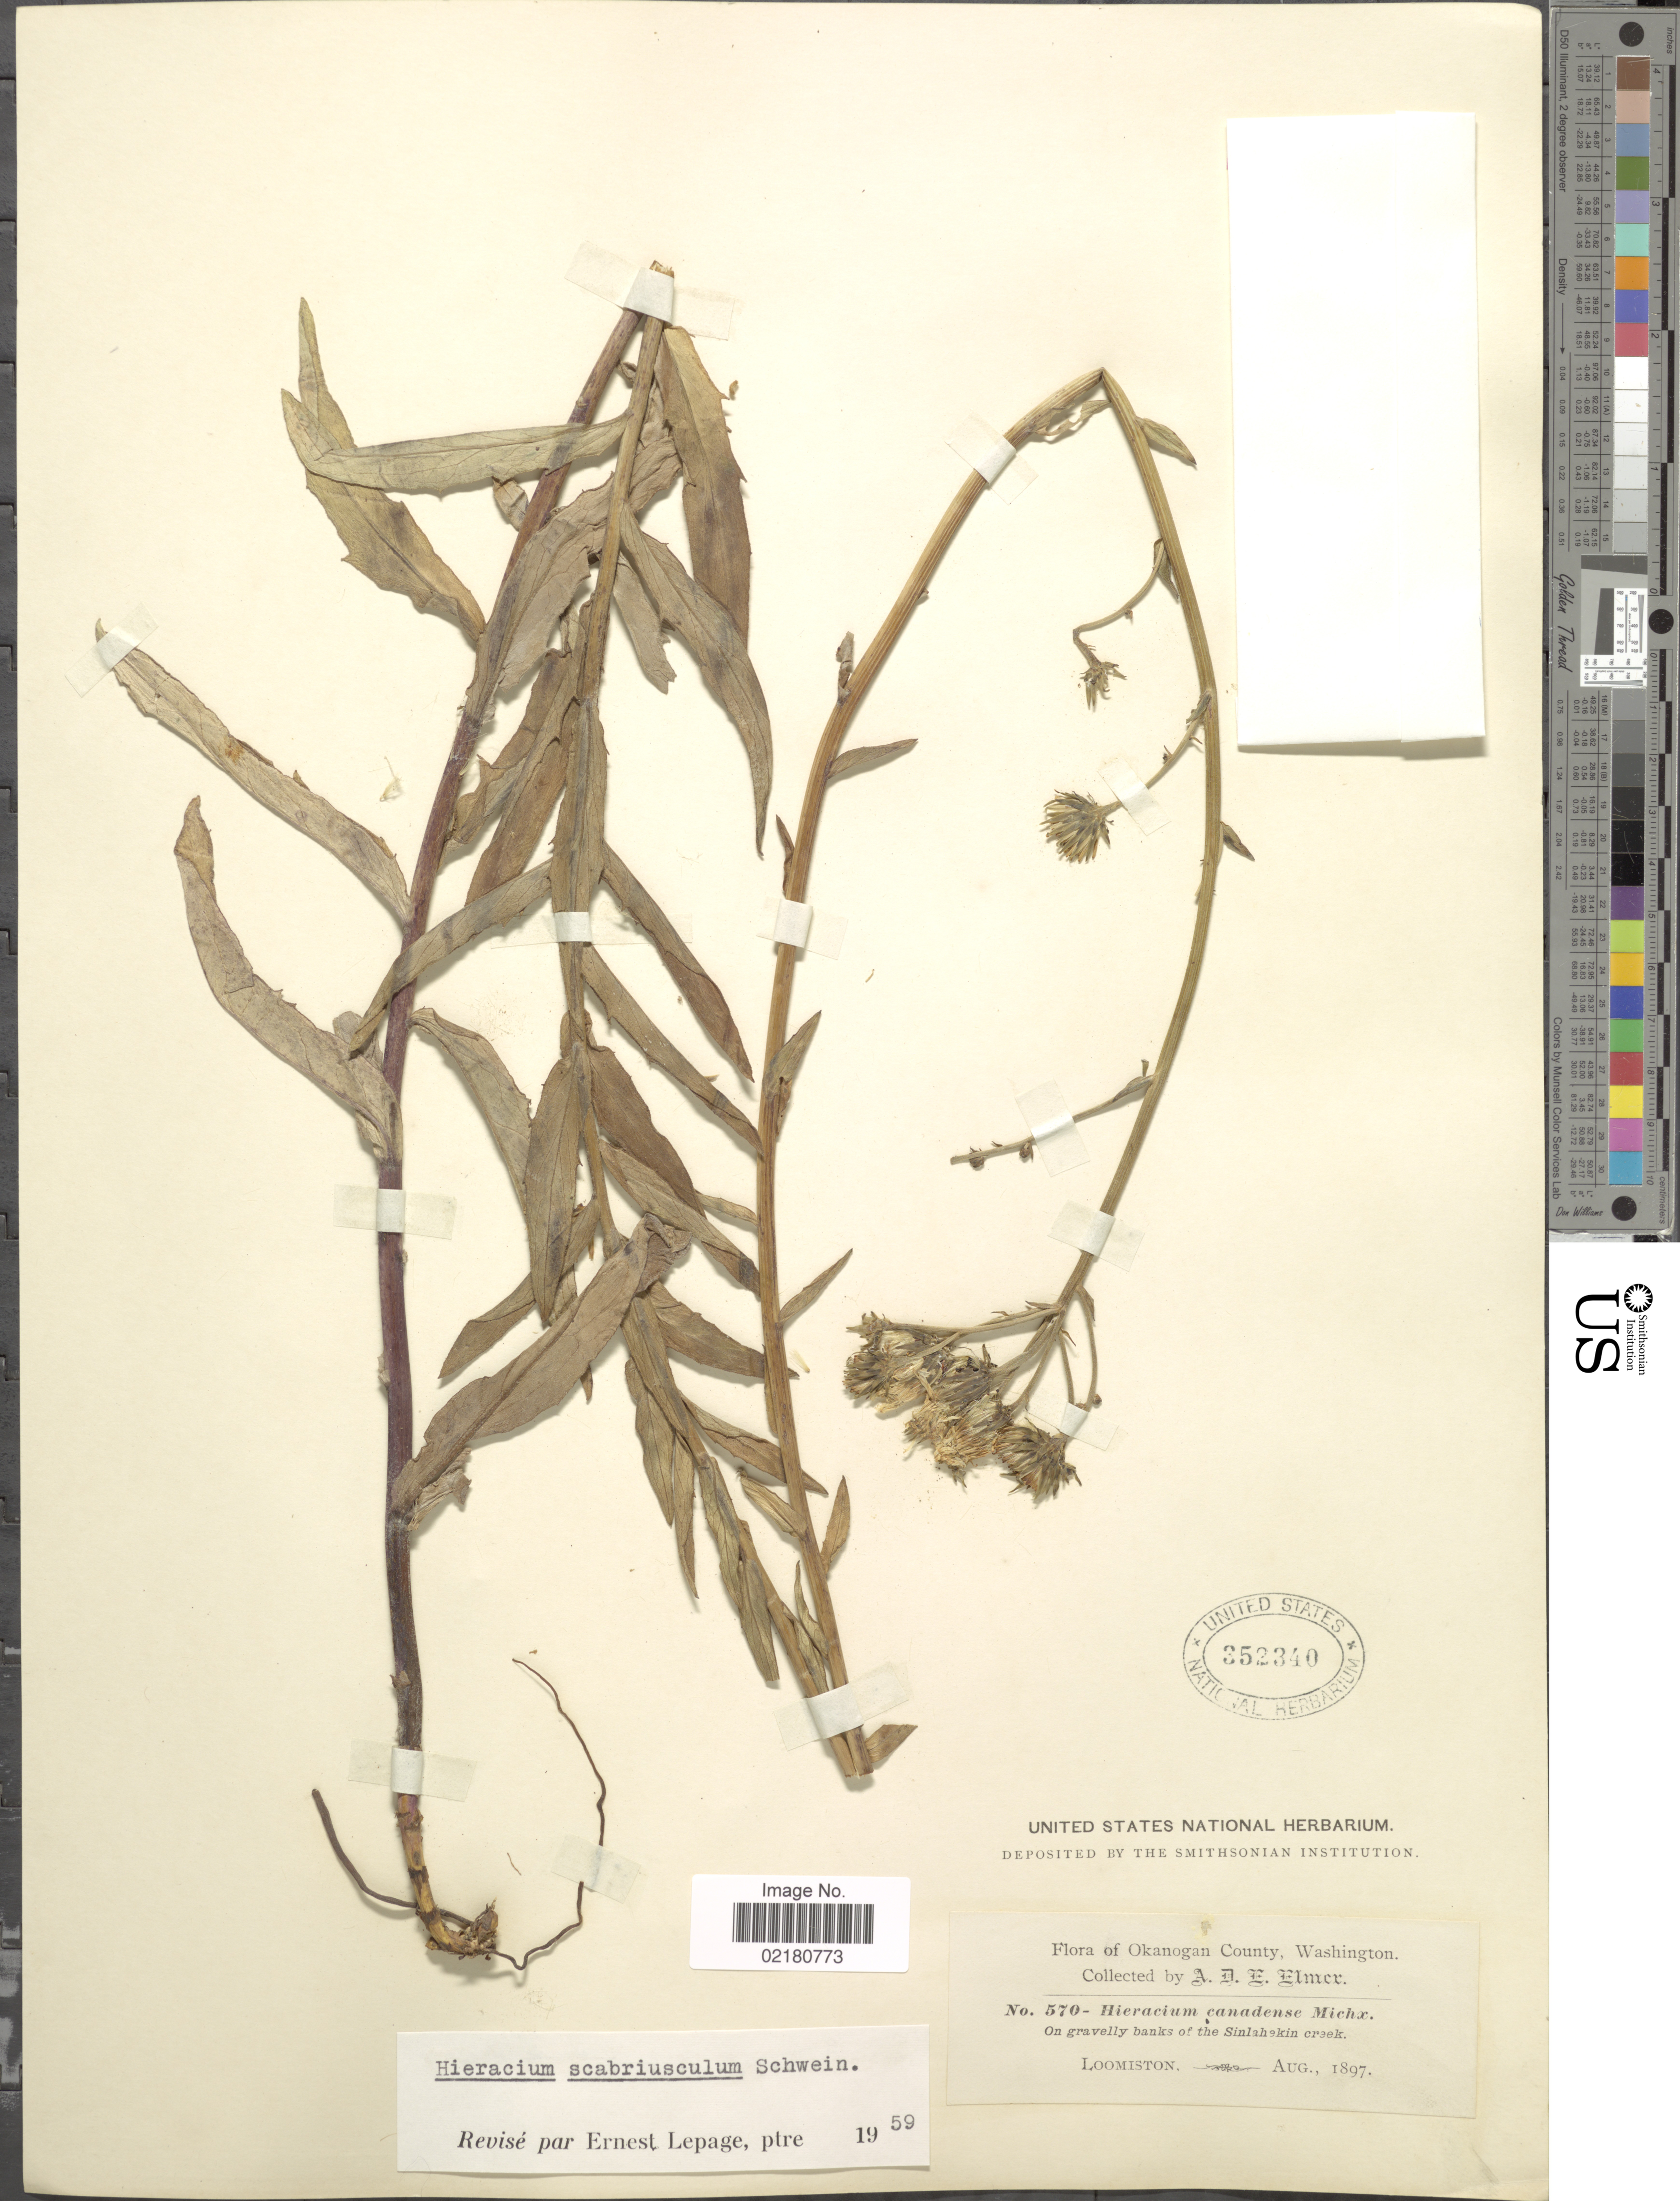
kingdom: Plantae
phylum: Tracheophyta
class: Magnoliopsida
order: Asterales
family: Asteraceae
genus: Hieracium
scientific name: Hieracium umbellatum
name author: L.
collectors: A. D. E. Elmer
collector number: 570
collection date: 1897-08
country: United States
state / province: Washington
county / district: Okanogan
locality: Okanogan County, Washington. On gravelly banks of the Sinlahskin creek. Loomiston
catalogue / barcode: US 352340